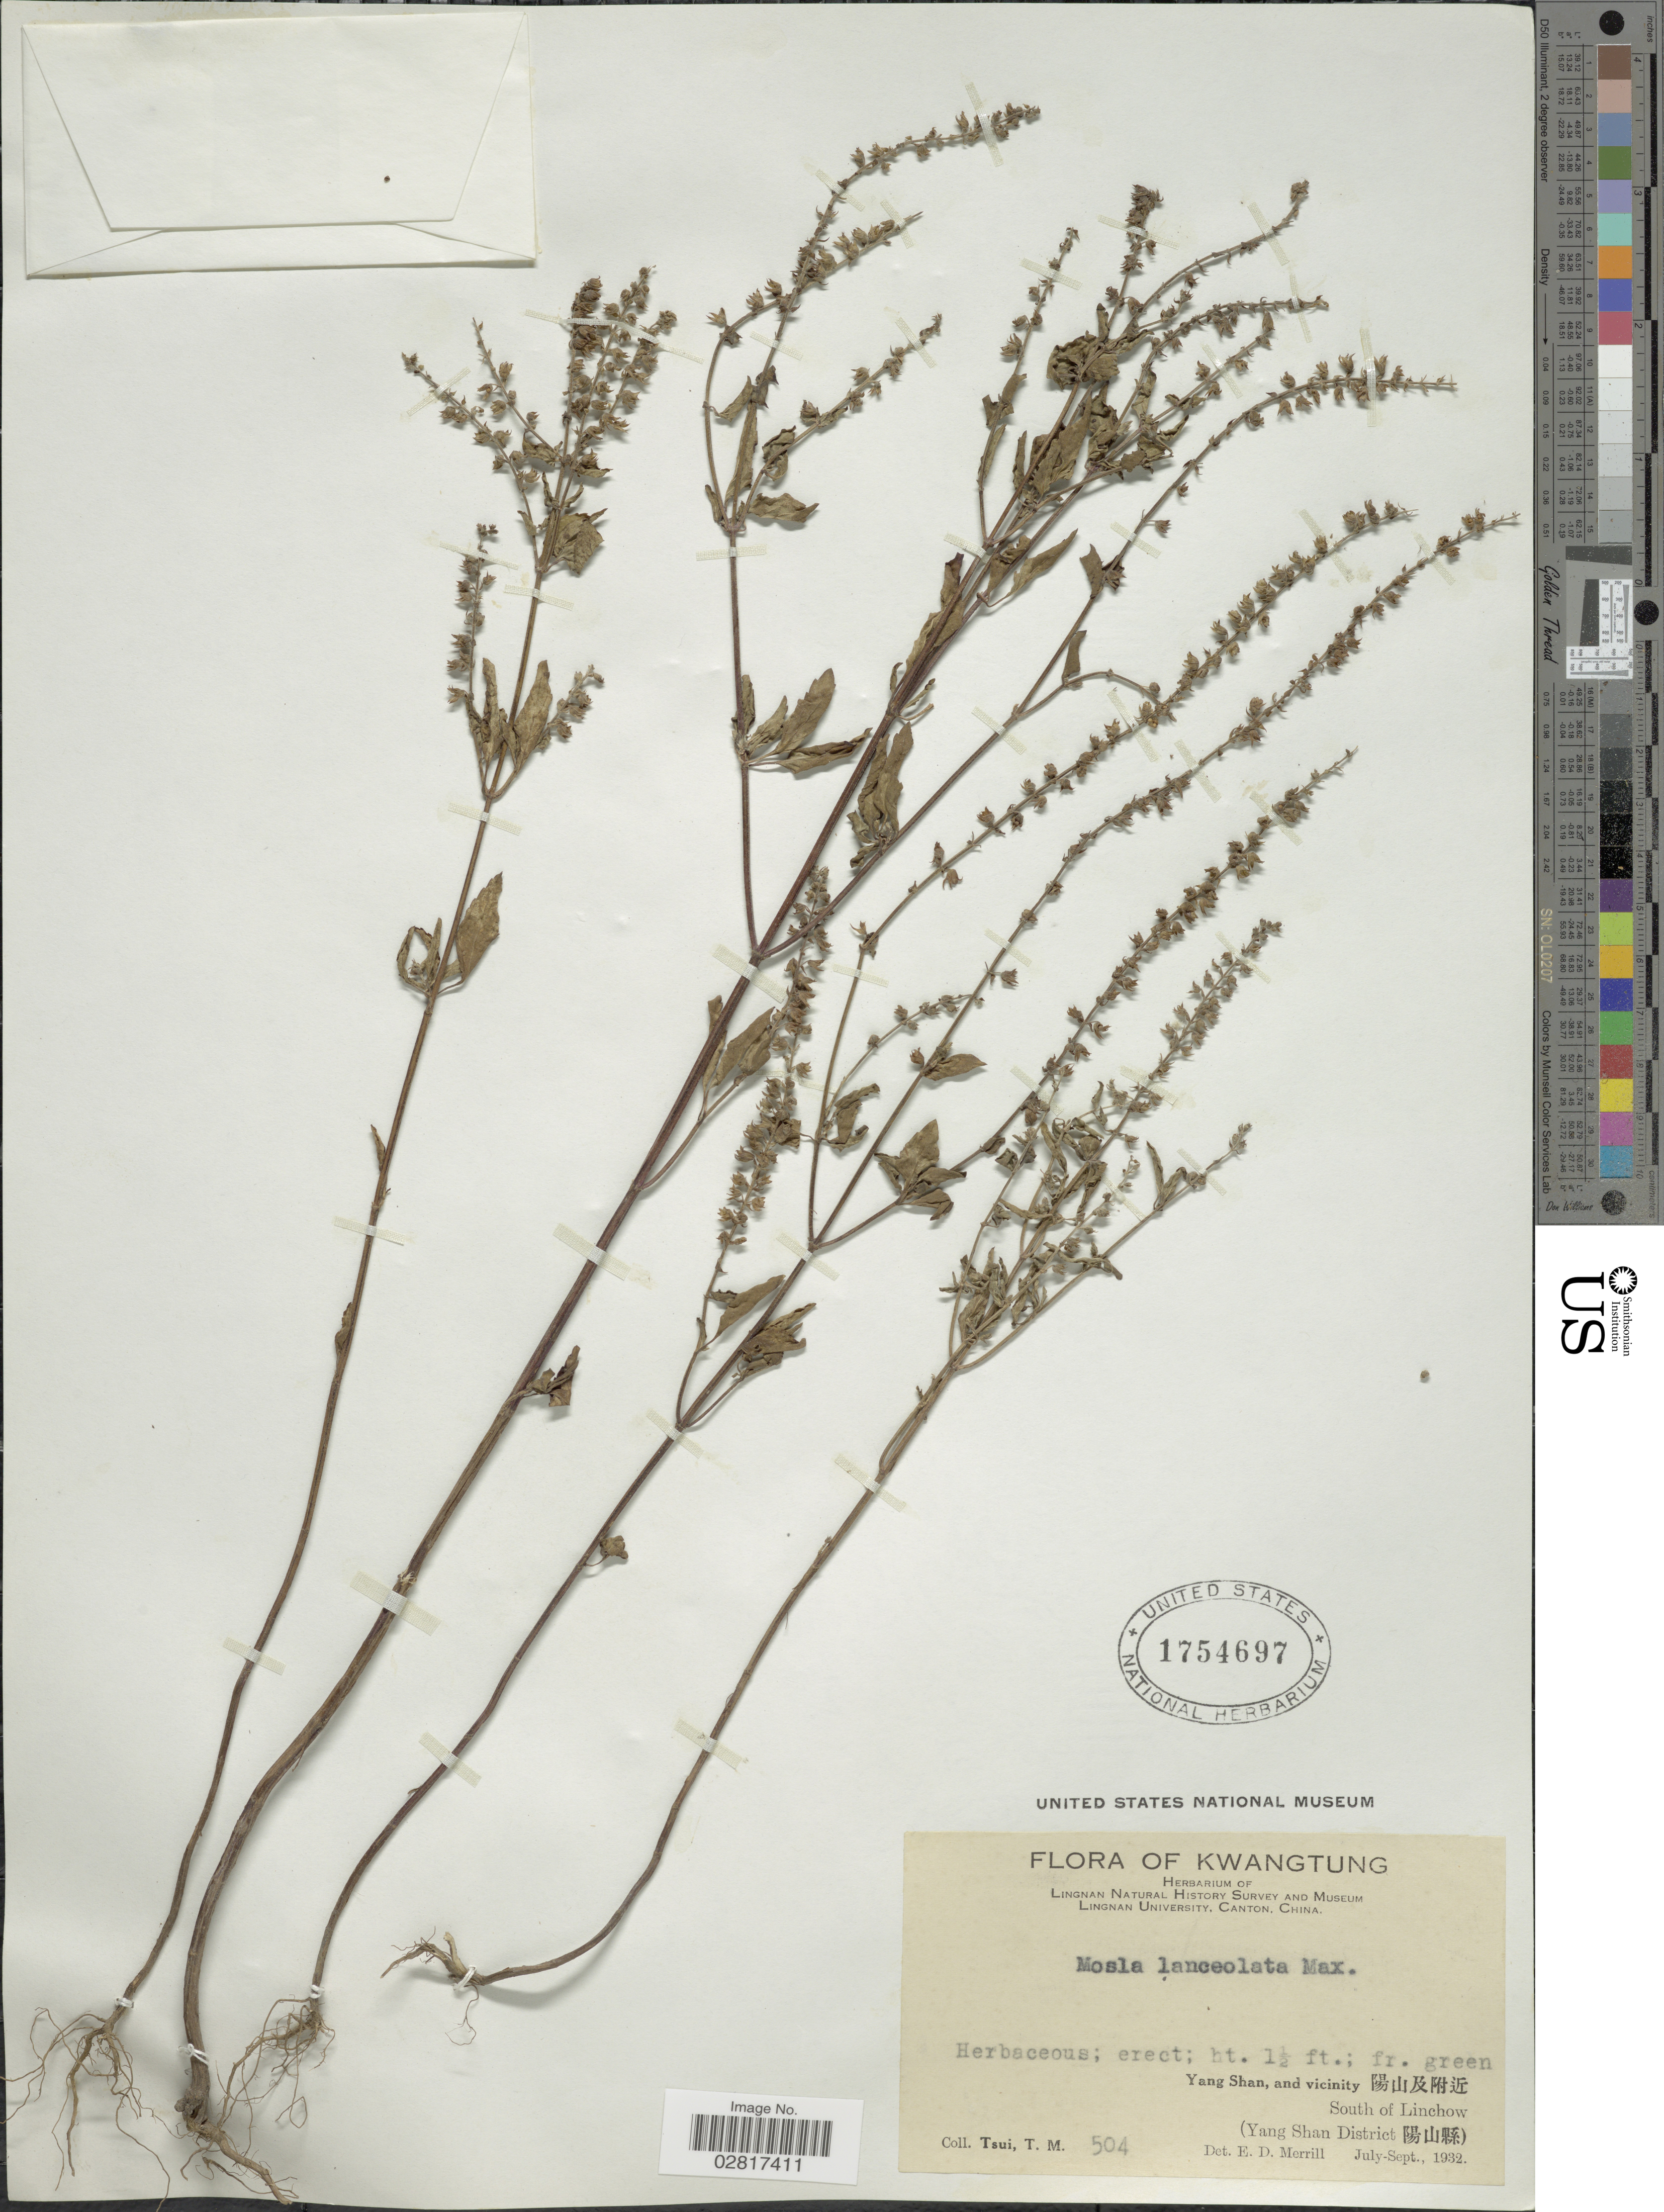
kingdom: Plantae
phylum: Tracheophyta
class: Magnoliopsida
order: Lamiales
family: Lamiaceae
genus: Mosla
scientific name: Mosla lanceolata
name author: (Benth.) Maxim.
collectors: T. Tsui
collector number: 504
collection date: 1932-07/1932-09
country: China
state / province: Guangdong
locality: Kwangtung. Yang Shan, and vicinity. South of Linchow (Yang Shan District).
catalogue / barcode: US 1754697